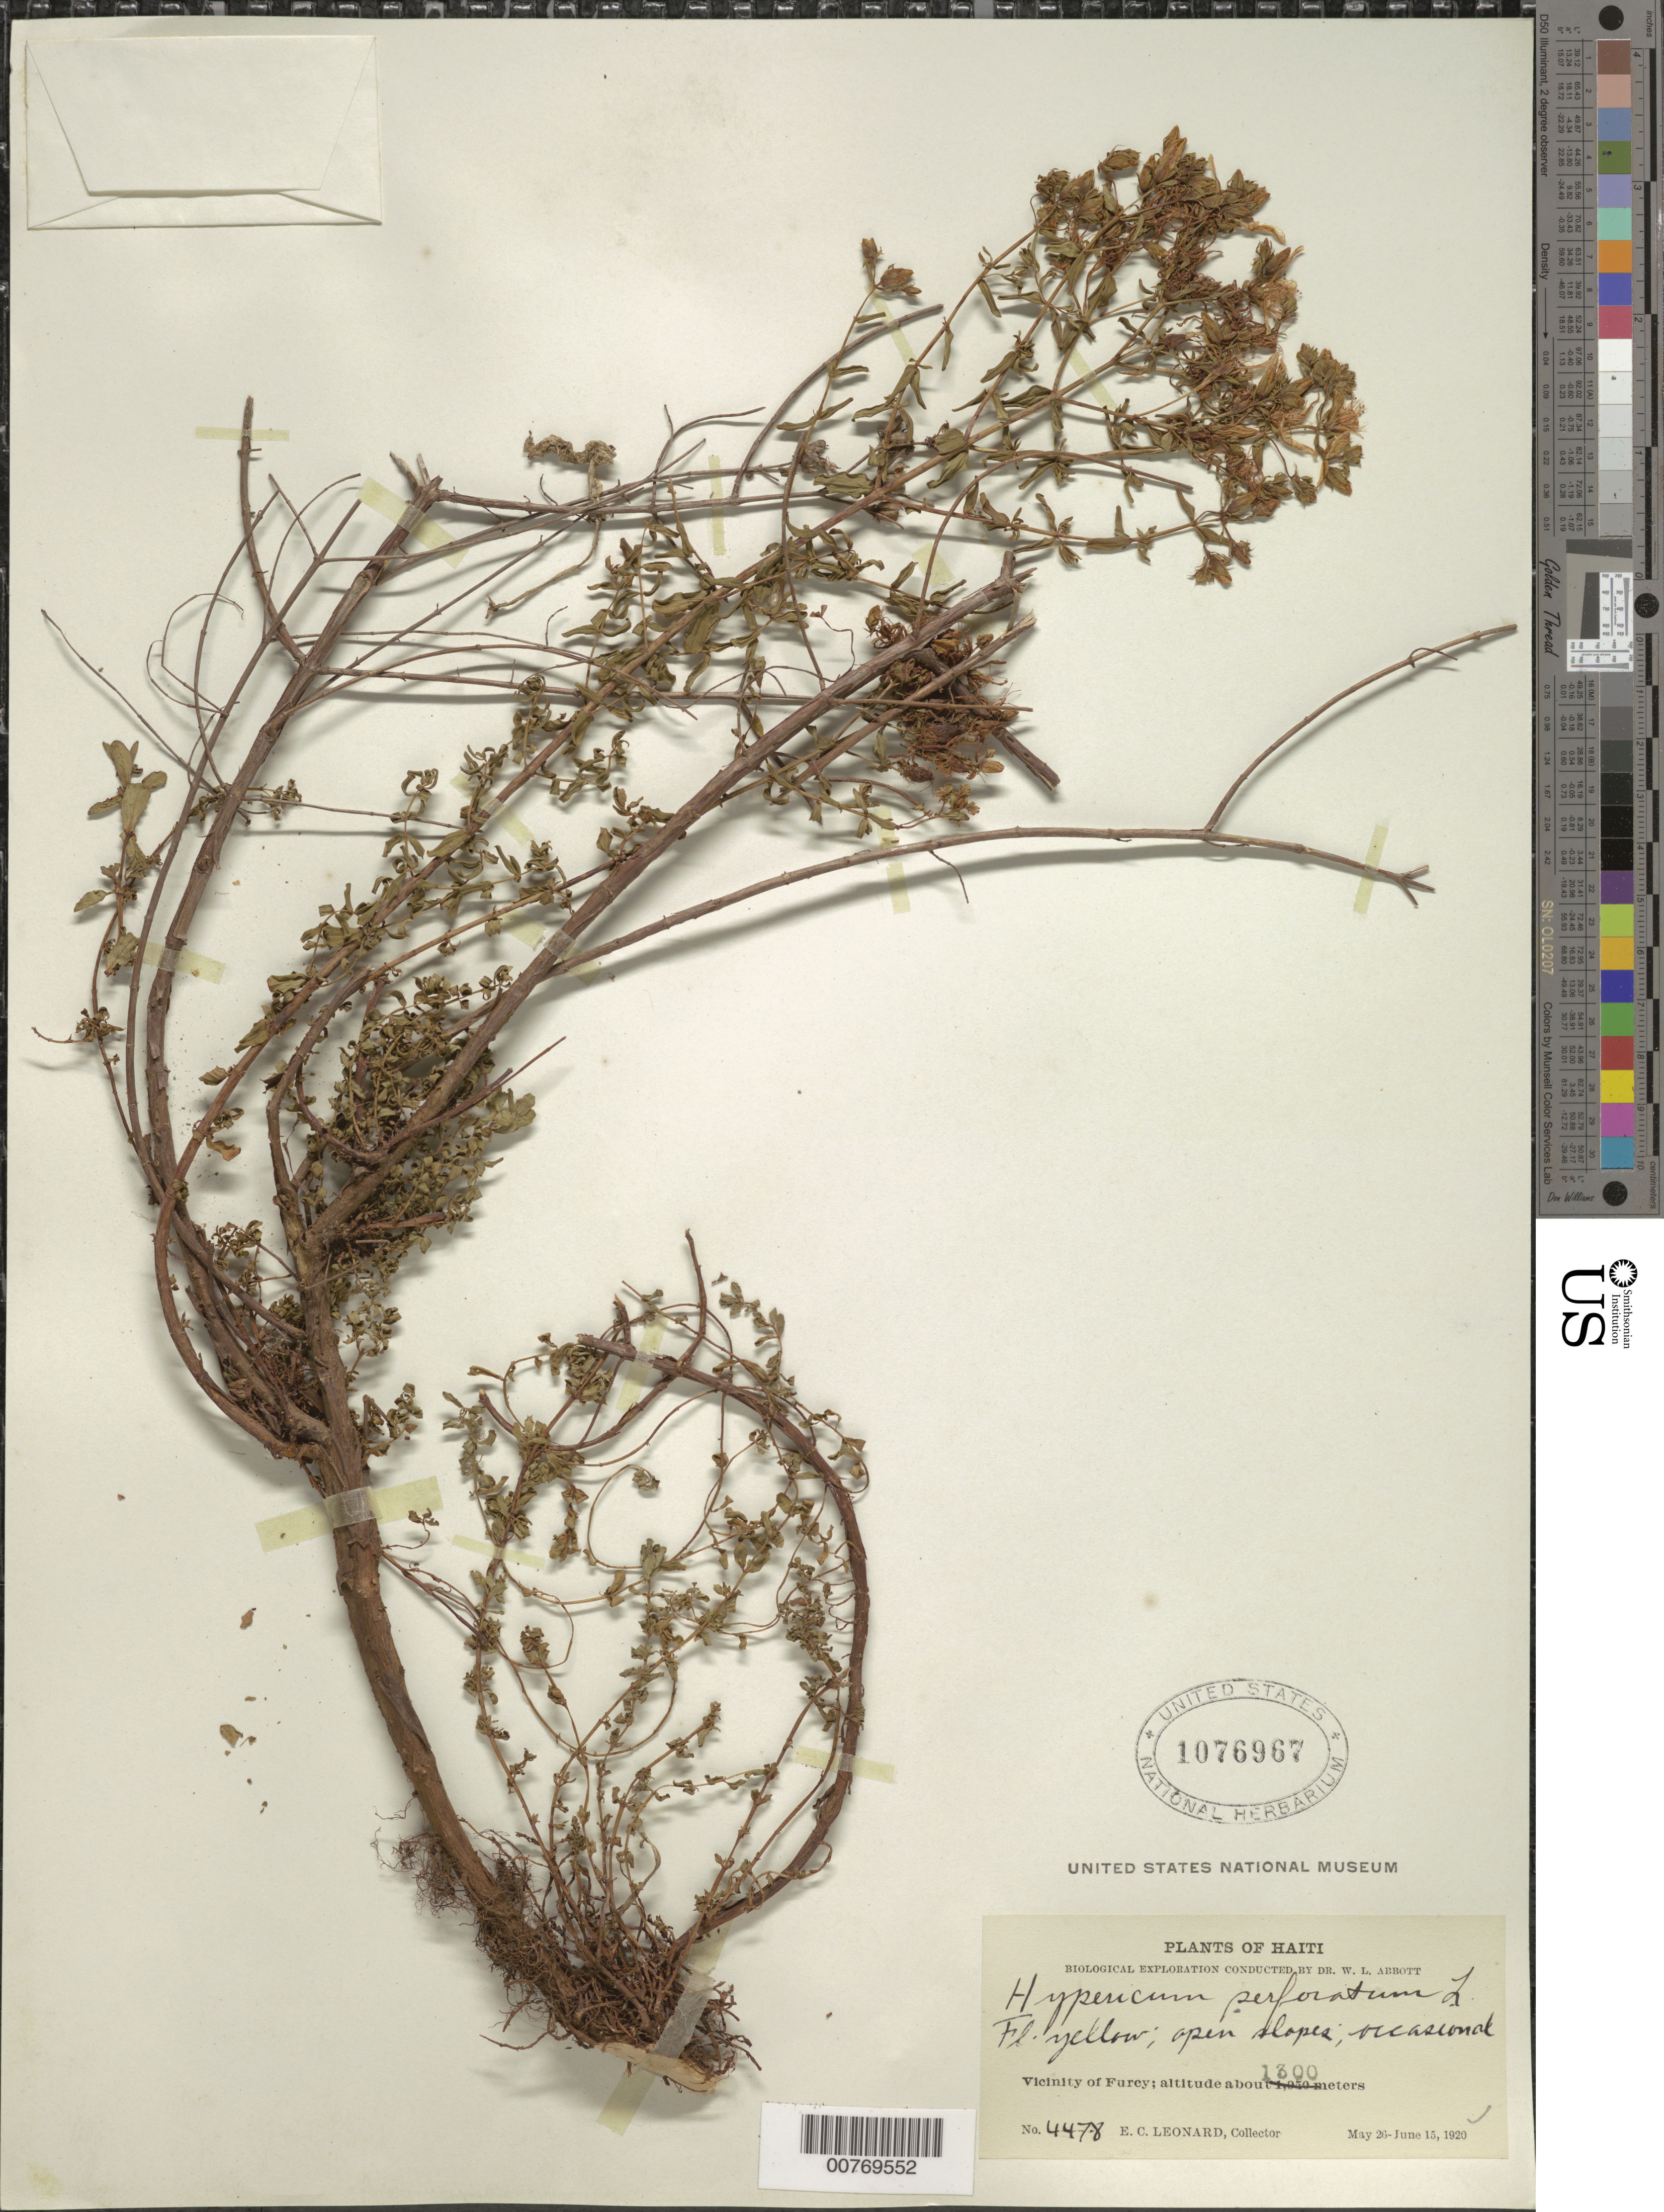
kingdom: Plantae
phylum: Tracheophyta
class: Magnoliopsida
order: Malpighiales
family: Hypericaceae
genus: Hypericum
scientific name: Hypericum perforatum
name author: L.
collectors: E. L. Ekman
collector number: H 4478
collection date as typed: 26 May 1920 15 Jun 1920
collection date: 1920-05-26/1920-06-15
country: Haiti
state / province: Ouest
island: Hispaniola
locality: Vicinity of Furcy.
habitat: Open slopes; occasional.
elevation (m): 1300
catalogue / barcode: US 1076967